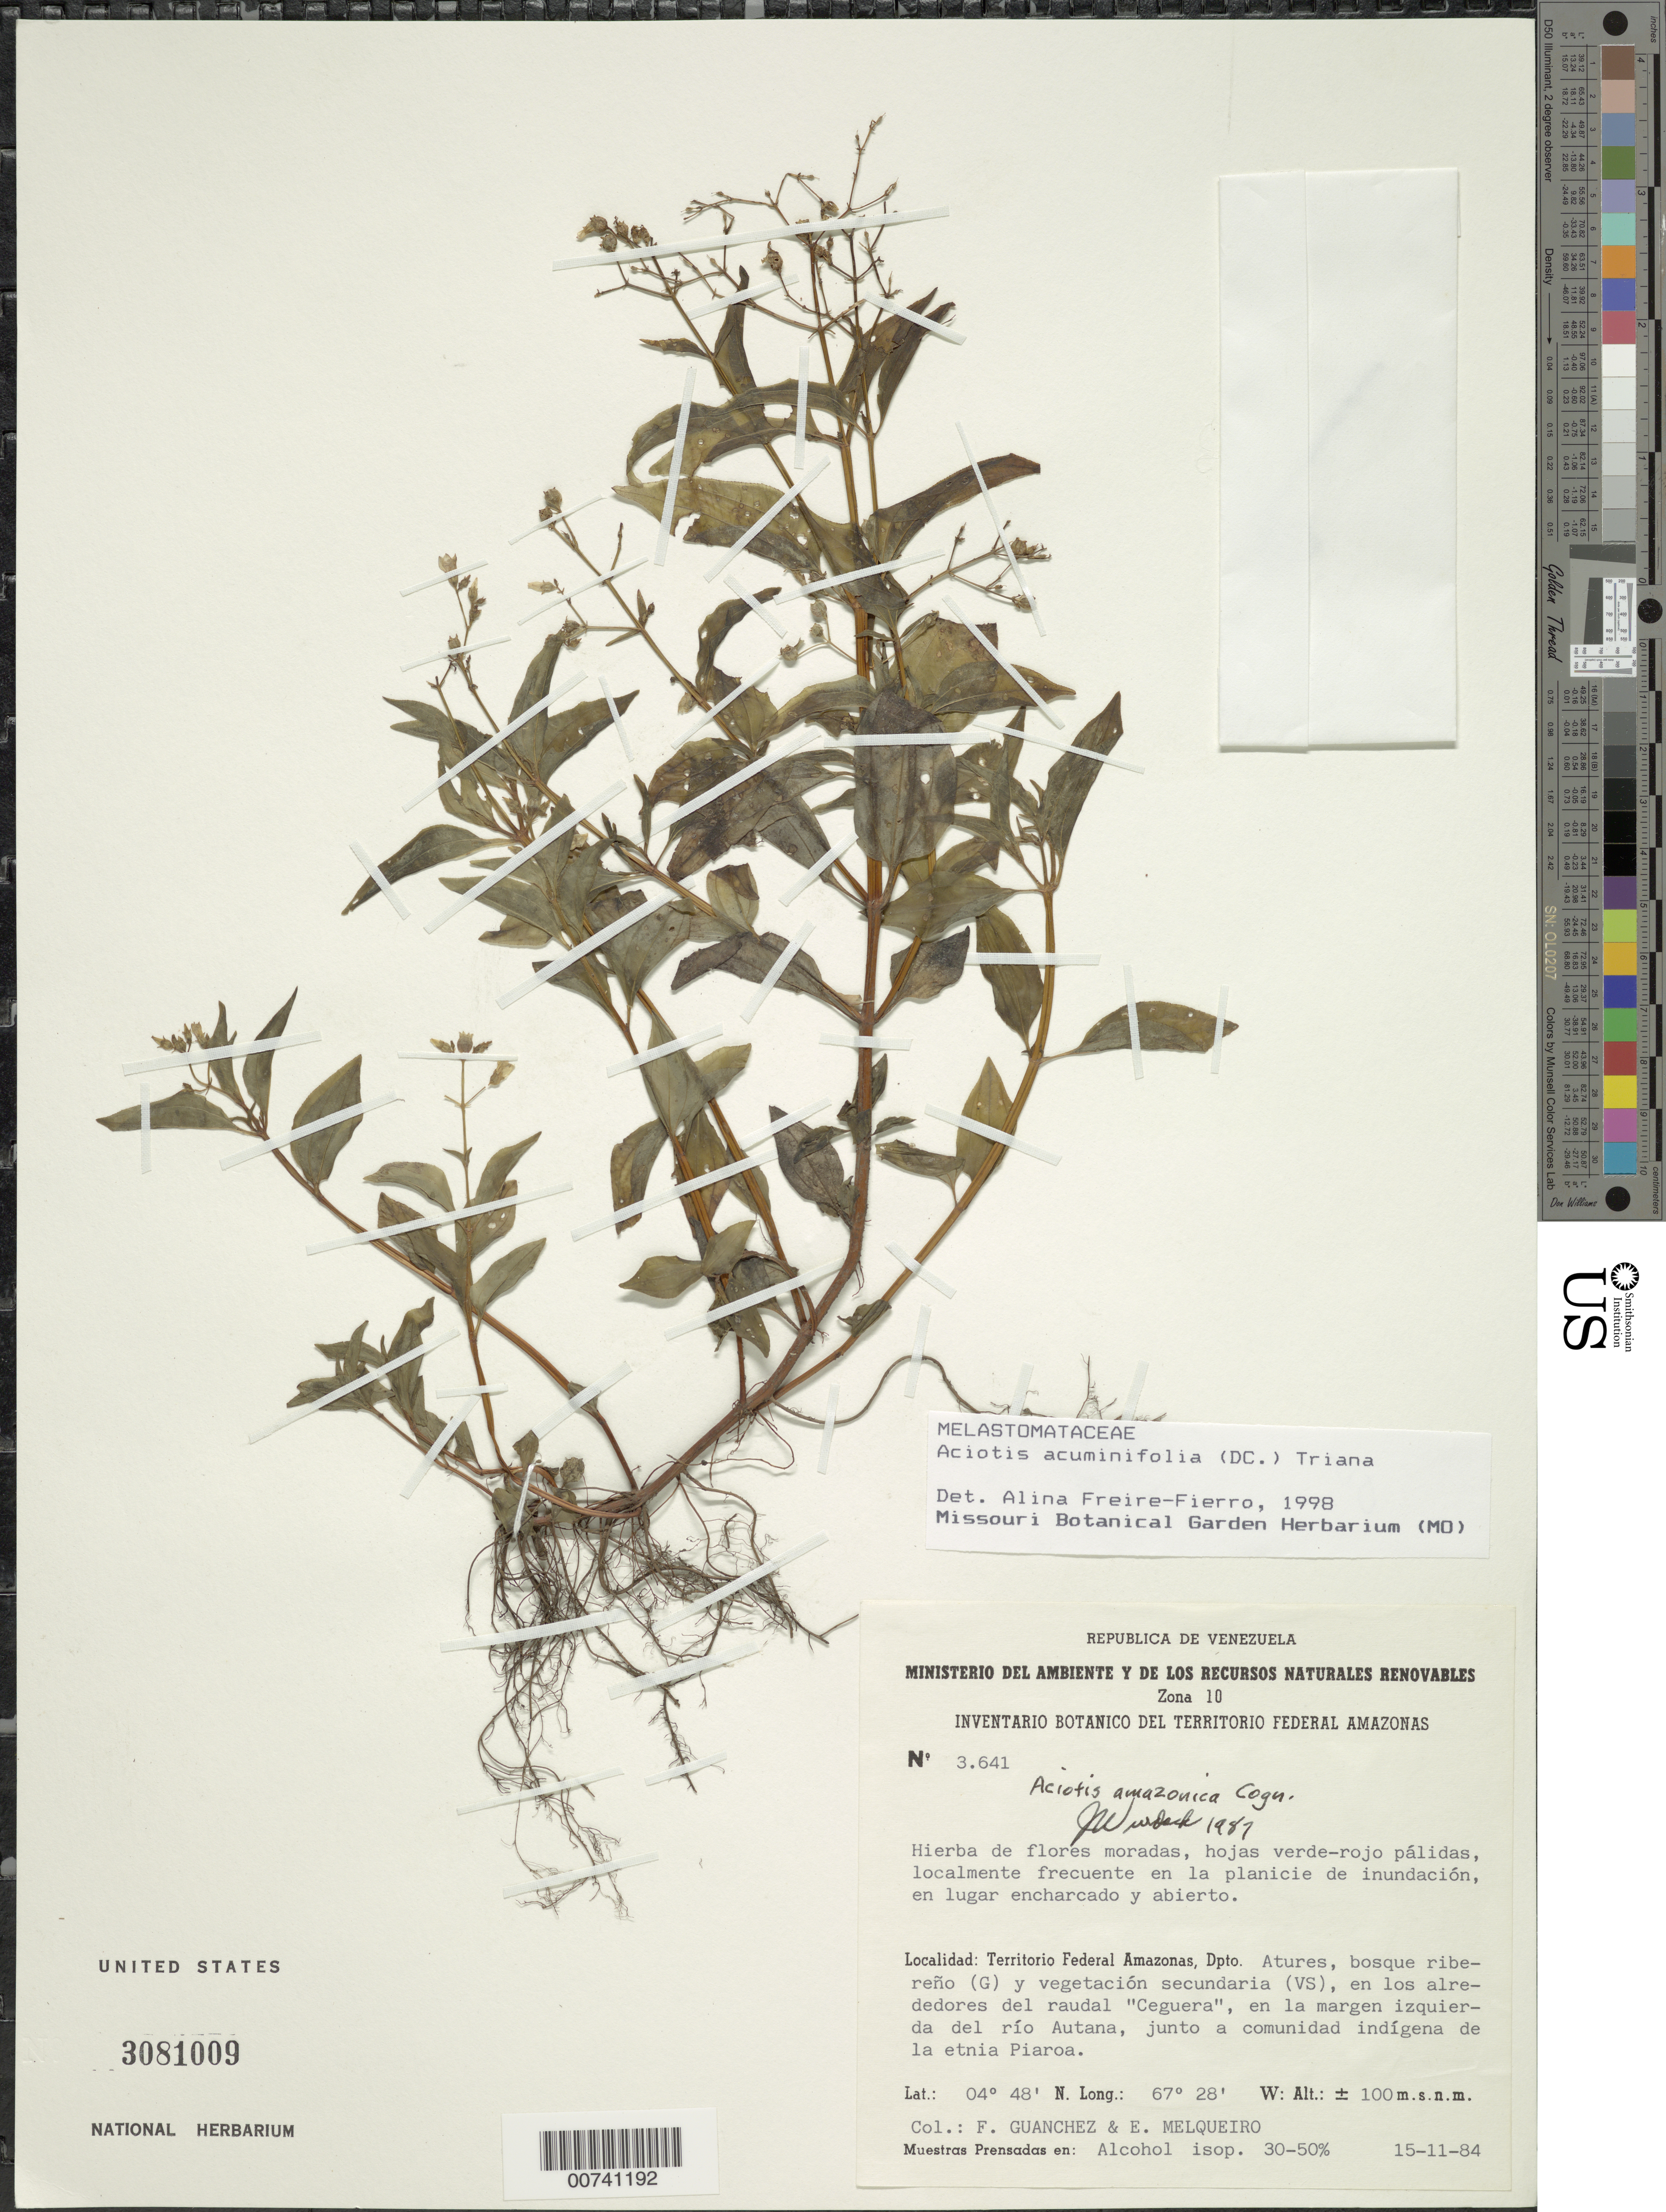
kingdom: Plantae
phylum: Tracheophyta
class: Magnoliopsida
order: Myrtales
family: Melastomataceae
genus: Aciotis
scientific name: Aciotis acuminifolia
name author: (Mart. ex DC.) Triana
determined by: Freire-Fierro, A.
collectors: F. Guánchez M.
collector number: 3641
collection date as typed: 15-Nov-84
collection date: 1984-11-15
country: Venezuela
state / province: Amazonas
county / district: Atures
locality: raudal "Ceguera", río Autana, uunto a comunidad indigena de la etnia Piaroa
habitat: Planicie de inundacion, en lugar encharcado y abierto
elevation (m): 100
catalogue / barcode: US 3081009